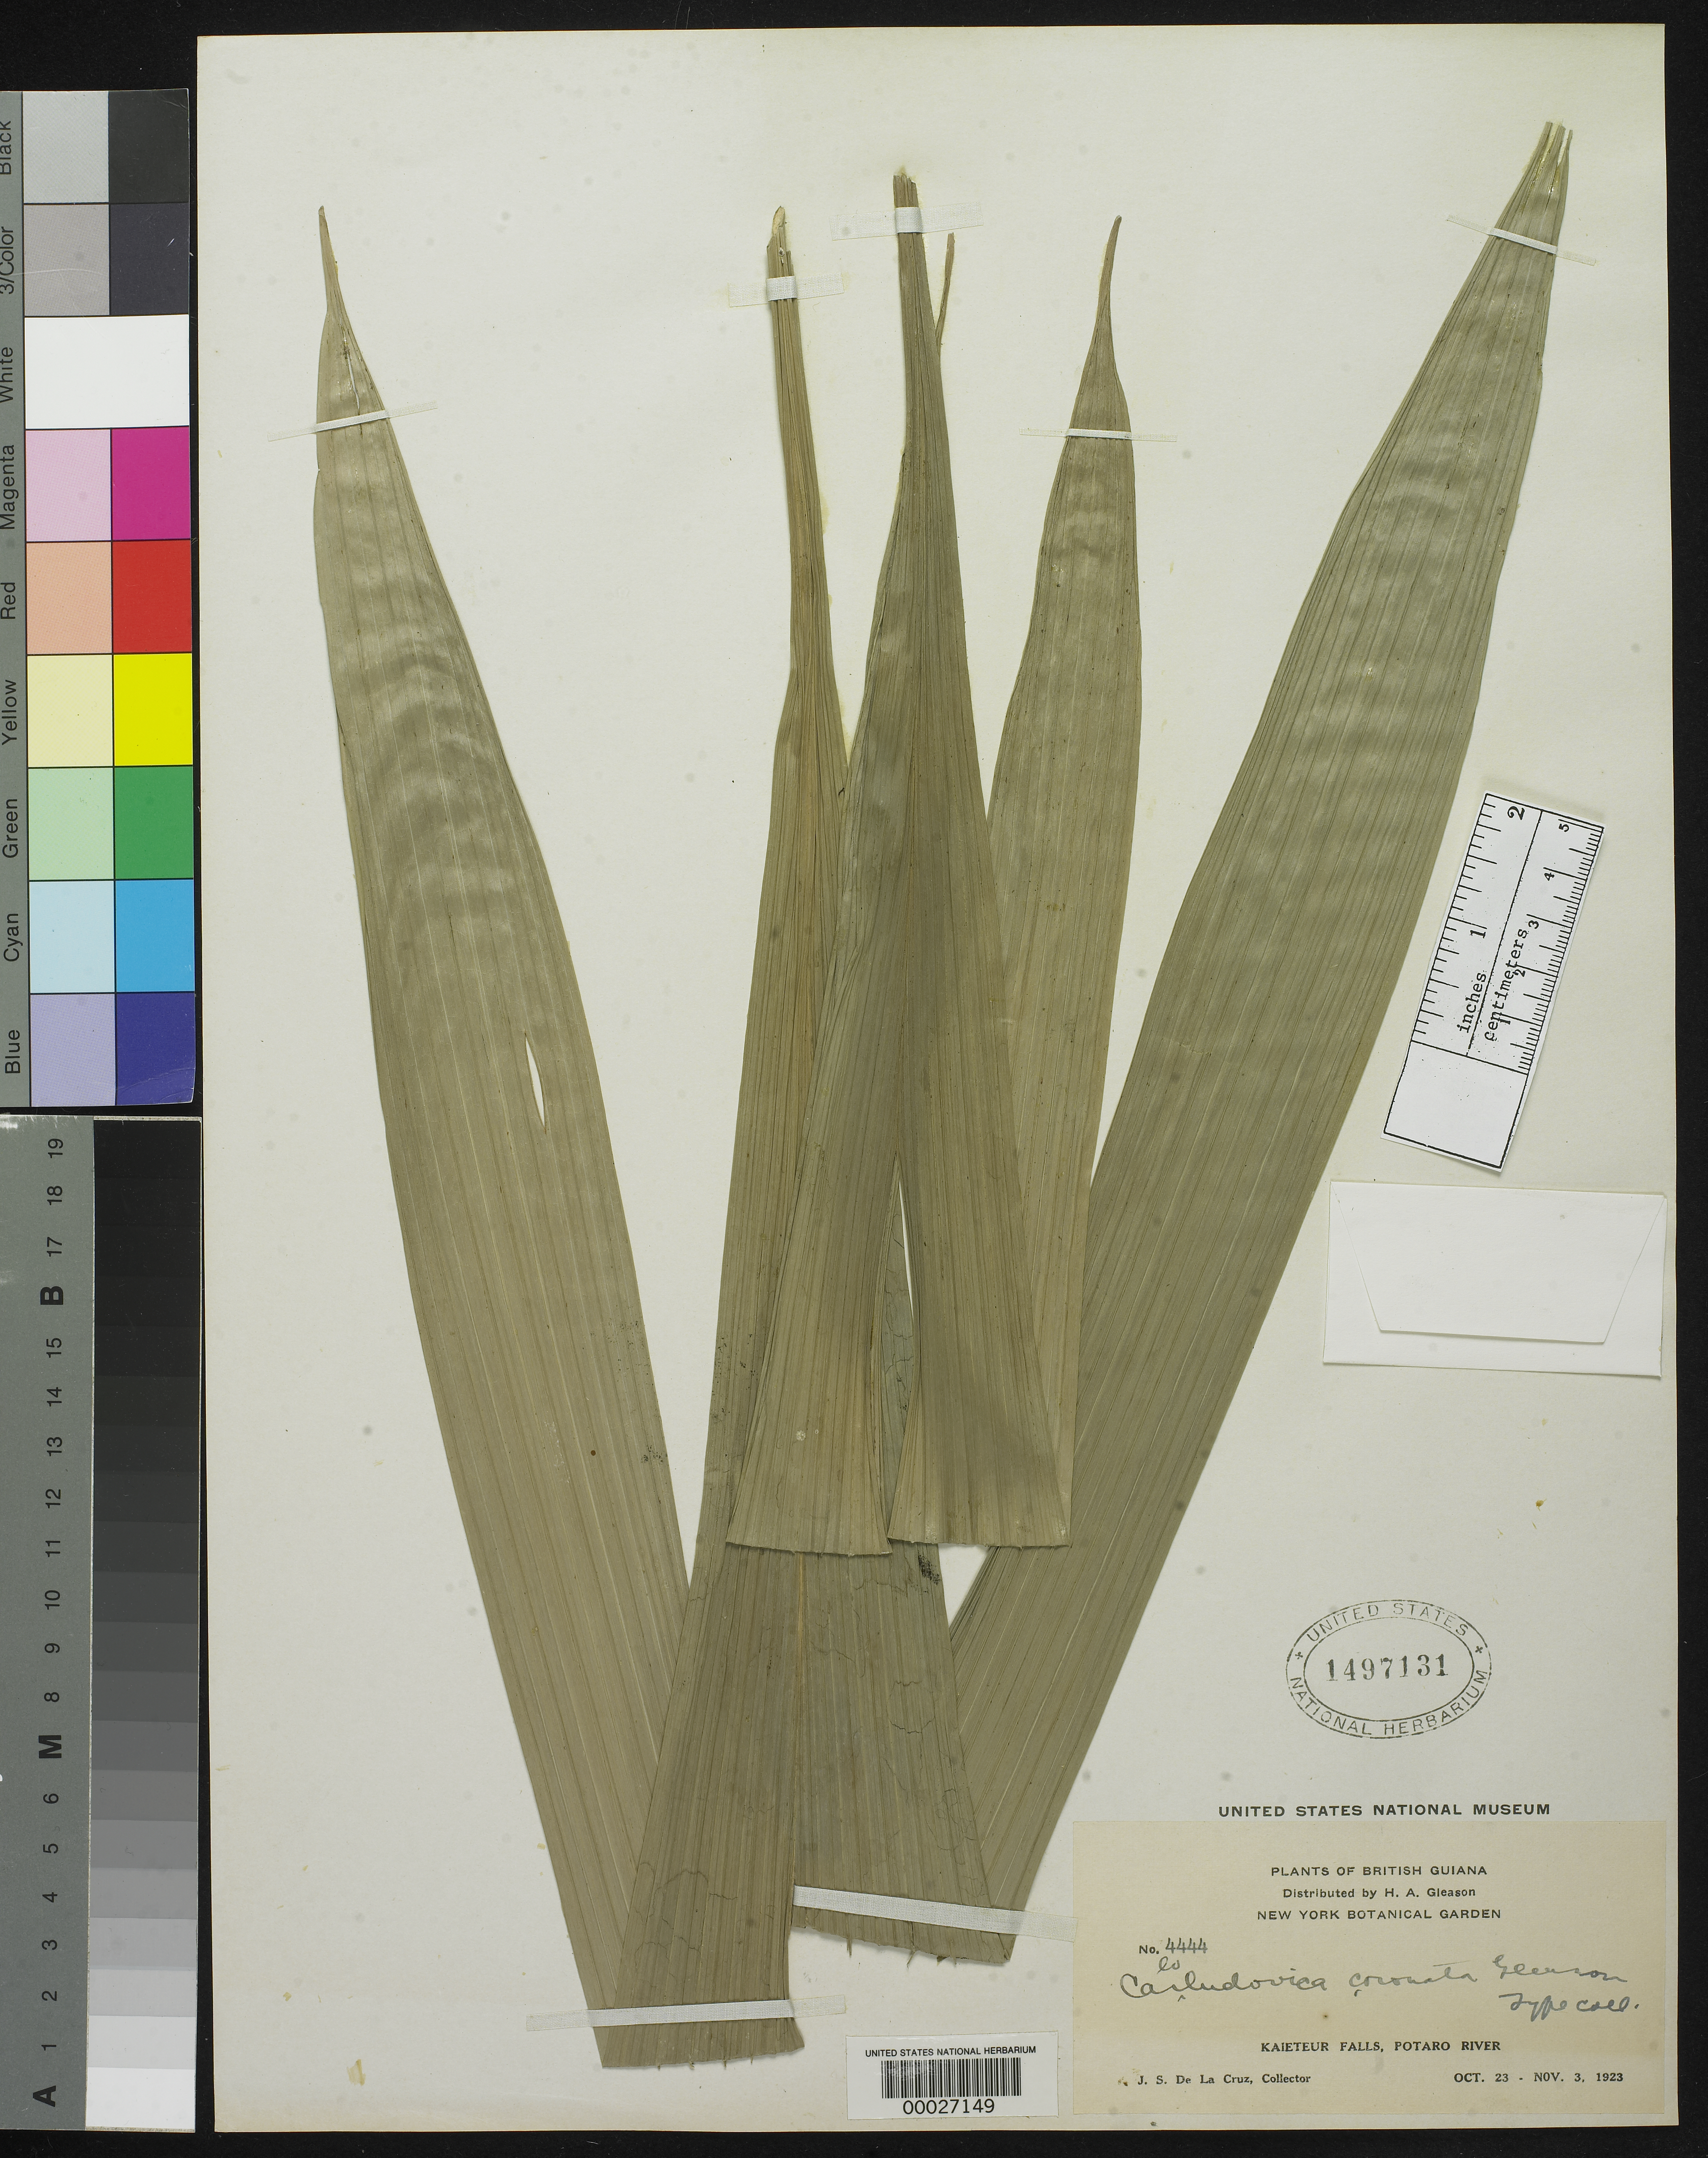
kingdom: Plantae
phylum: Tracheophyta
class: Liliopsida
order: Pandanales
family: Cyclanthaceae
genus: Carludovica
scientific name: Carludovica coronata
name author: Gleason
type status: Isotype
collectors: J. de la Cruz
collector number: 4444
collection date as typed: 23 Oct 1923 to 03 Nov 1923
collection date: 1923-10-23/1923-11-03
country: Guyana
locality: Kaieteur Falls.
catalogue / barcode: US 1497131